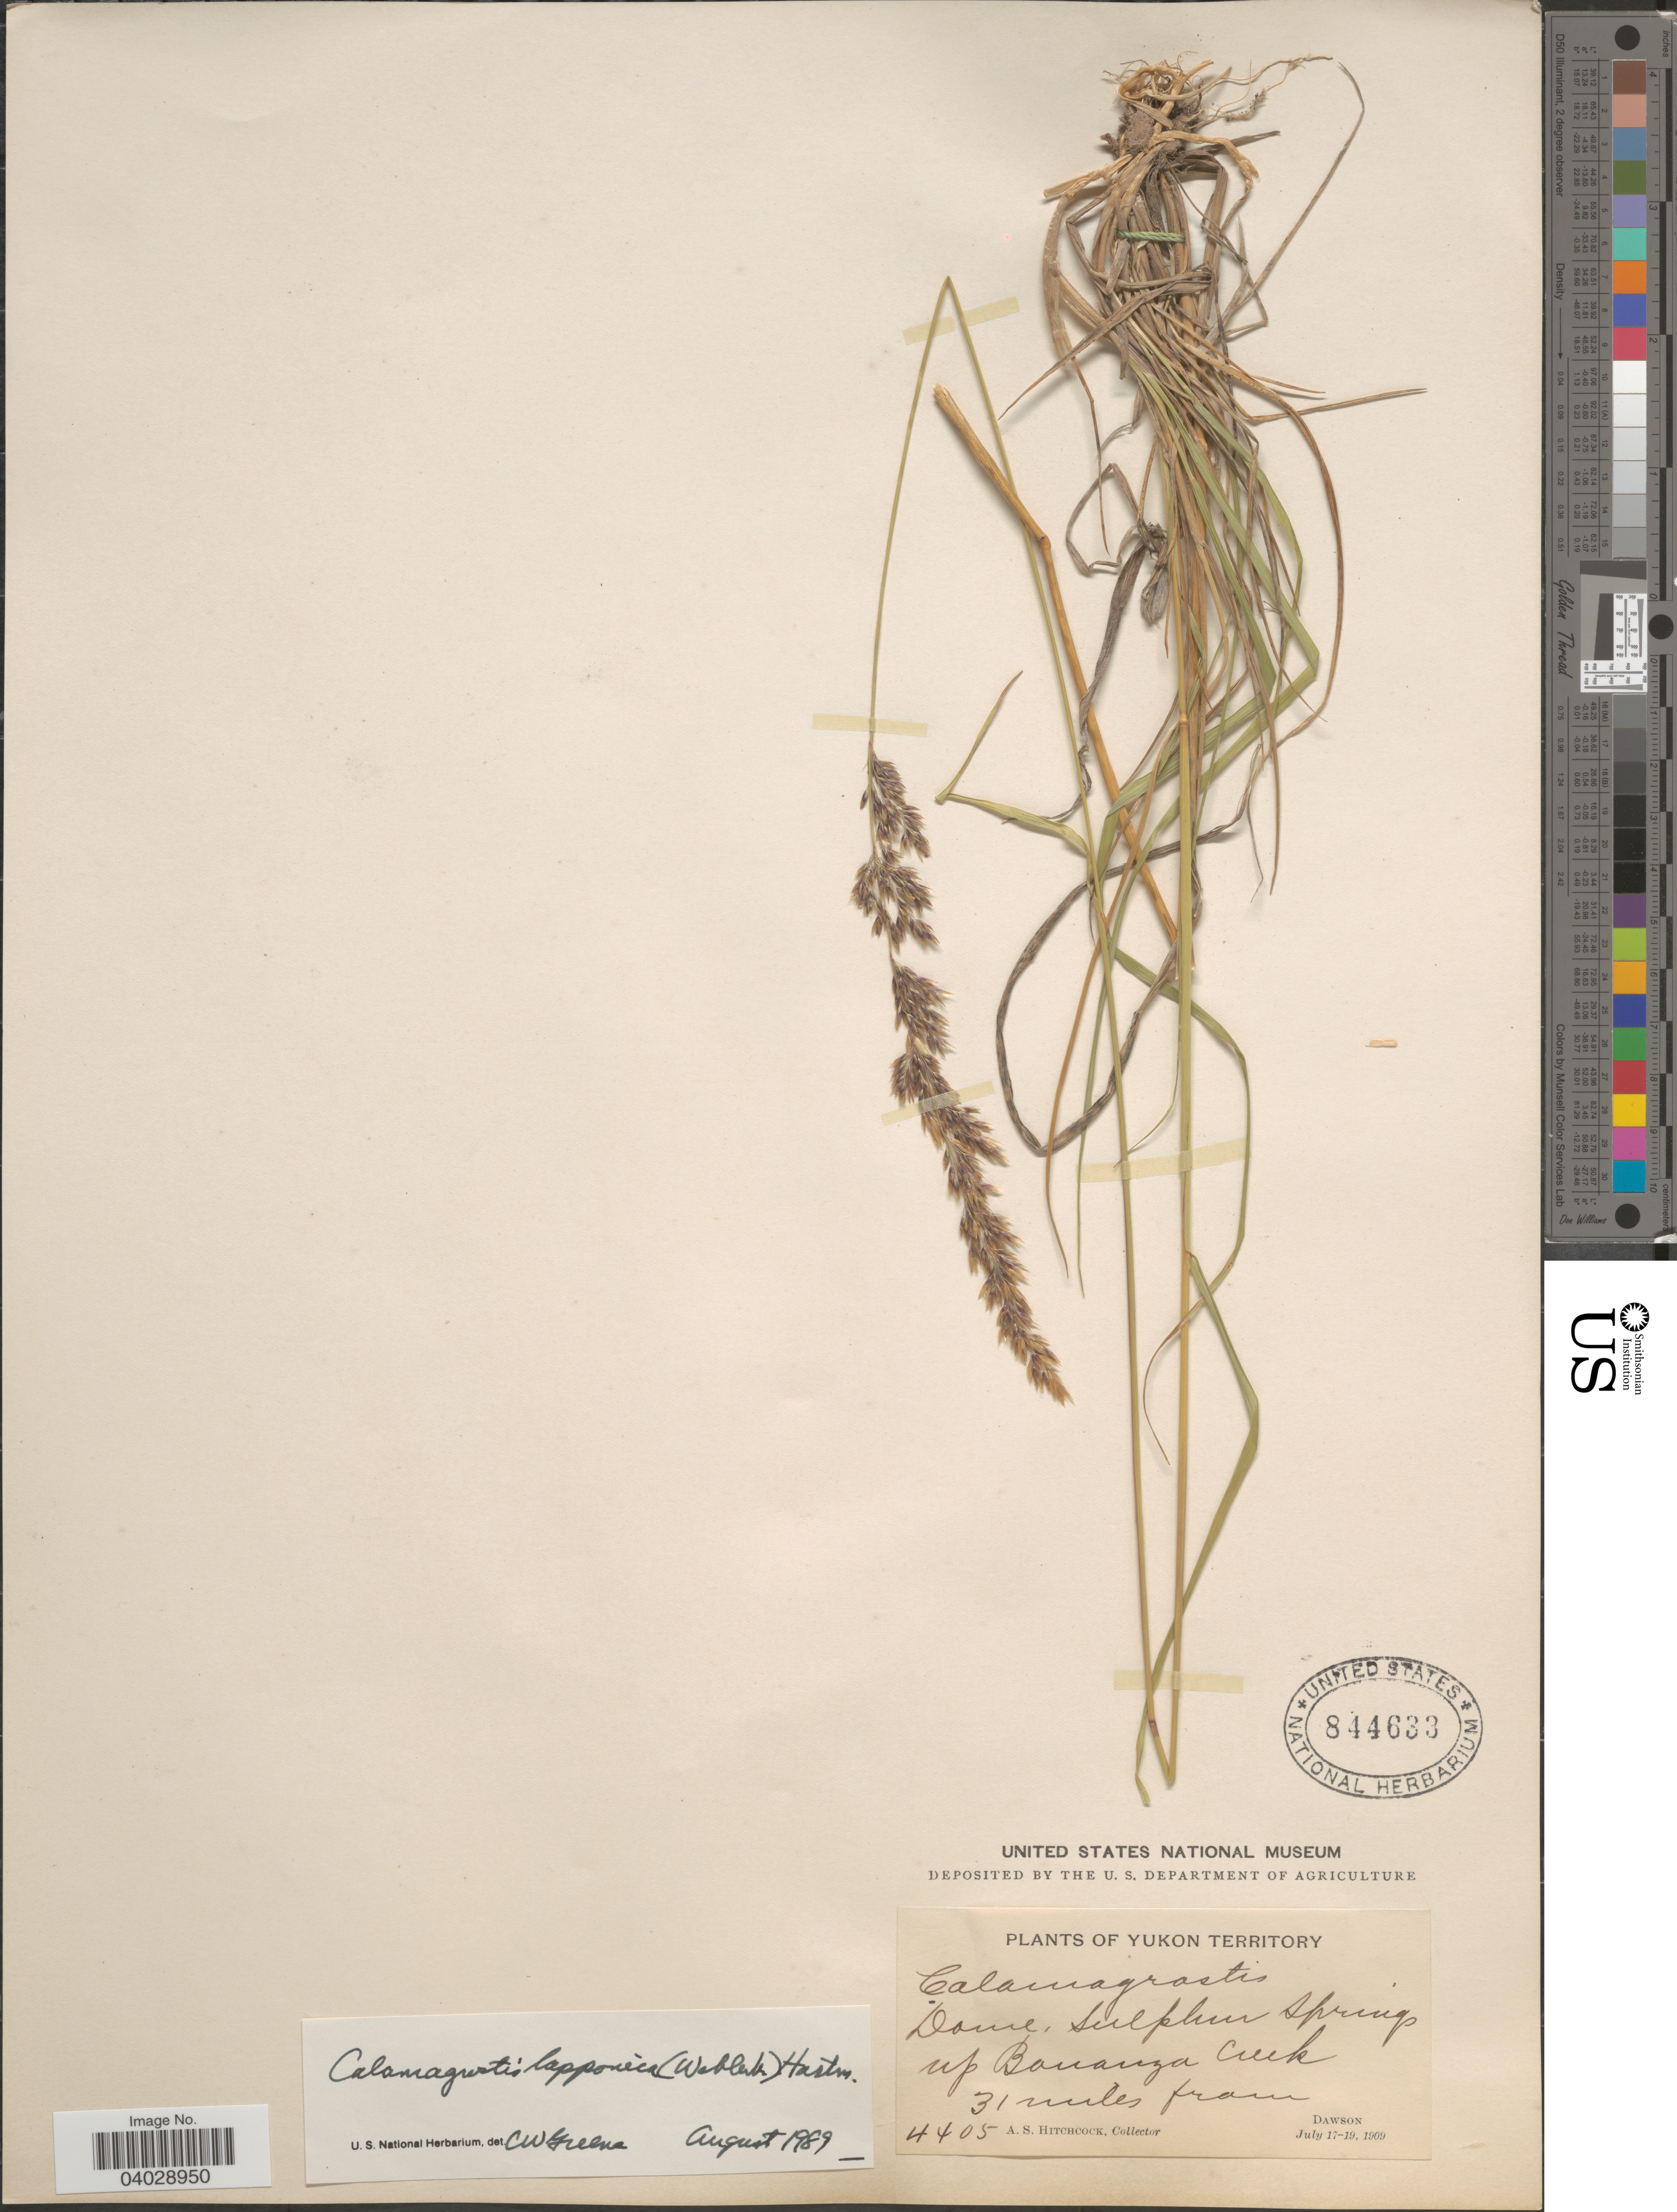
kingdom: Plantae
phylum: Tracheophyta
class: Liliopsida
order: Poales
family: Poaceae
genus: Calamagrostis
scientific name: Calamagrostis lapponica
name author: (Wahlenb.) Hartm.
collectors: A. S. Hitchcock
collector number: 4405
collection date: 1909-07-17/1909-07-19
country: Canada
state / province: Yukon Territory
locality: Dome, Sulphur Springs up Bonanza Creek. 31 miles from Dawson.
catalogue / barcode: US 844633